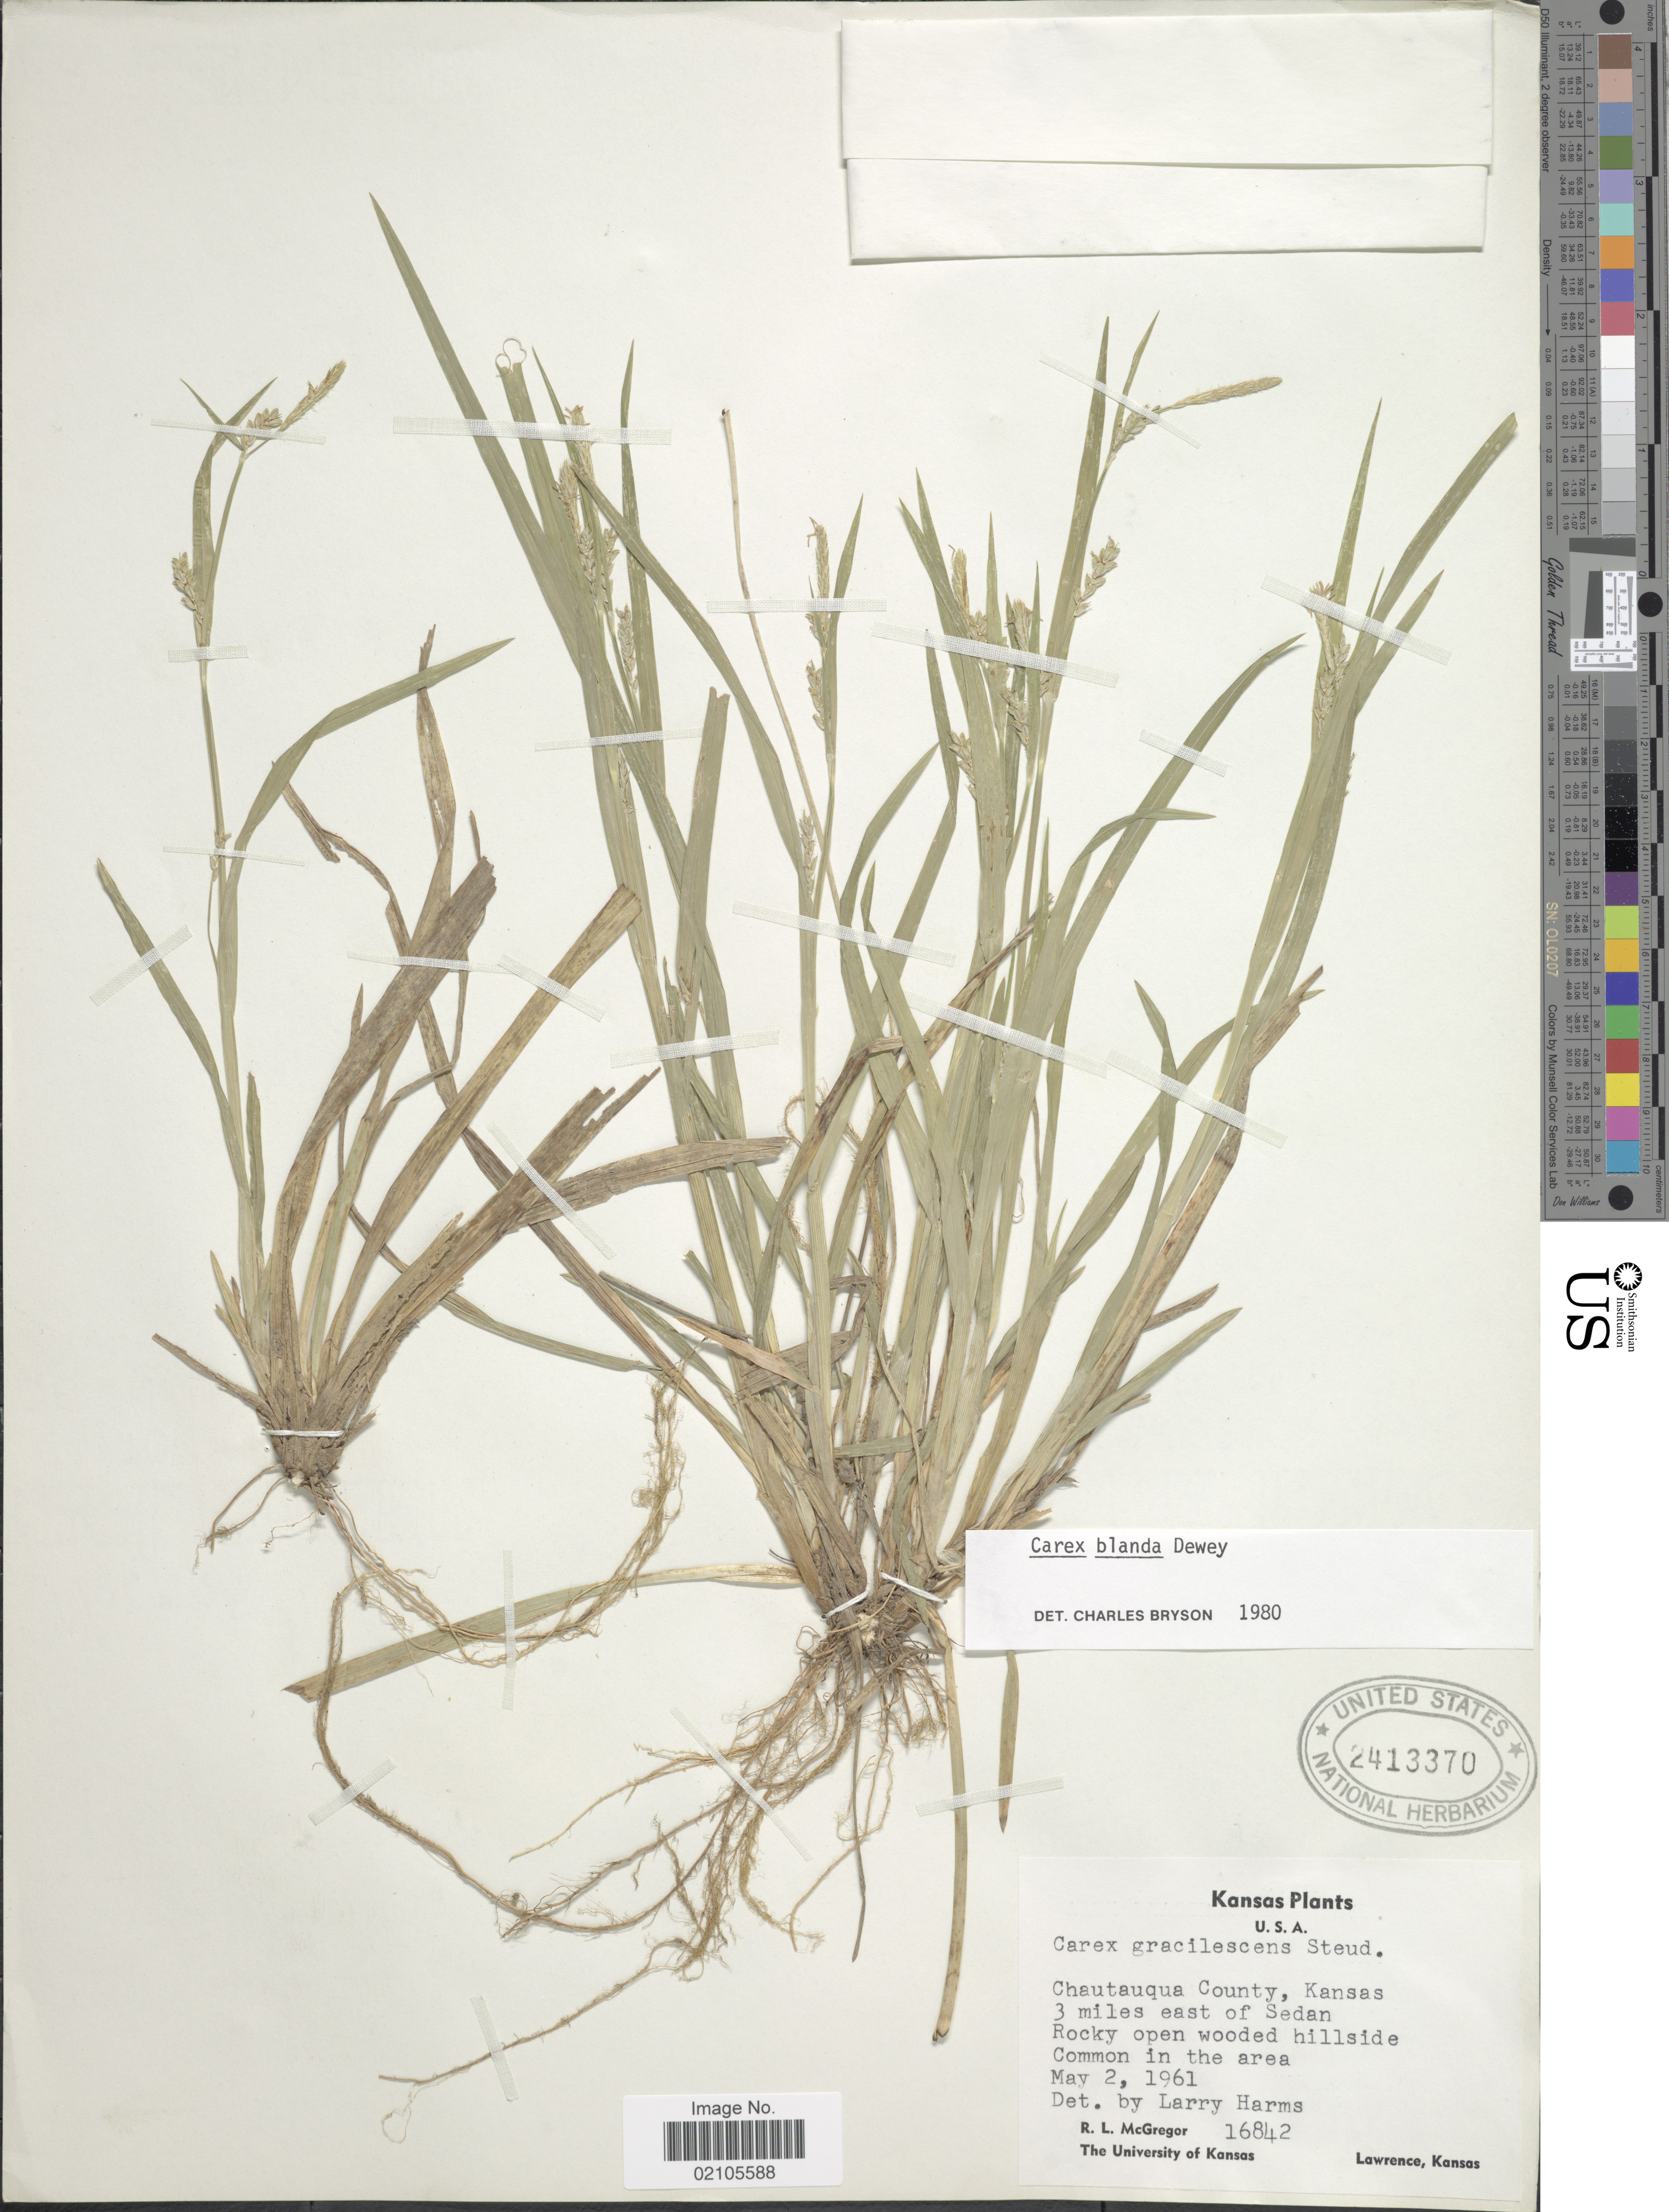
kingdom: Plantae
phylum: Tracheophyta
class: Liliopsida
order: Poales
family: Cyperaceae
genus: Carex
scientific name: Carex blanda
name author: Dewey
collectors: R. McGregor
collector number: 16842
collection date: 1961-05-02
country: United States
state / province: Kansas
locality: Chautauqua County, Kansas, 3 miles east of Sedan, Lawrence, Kansas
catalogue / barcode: US 2413370